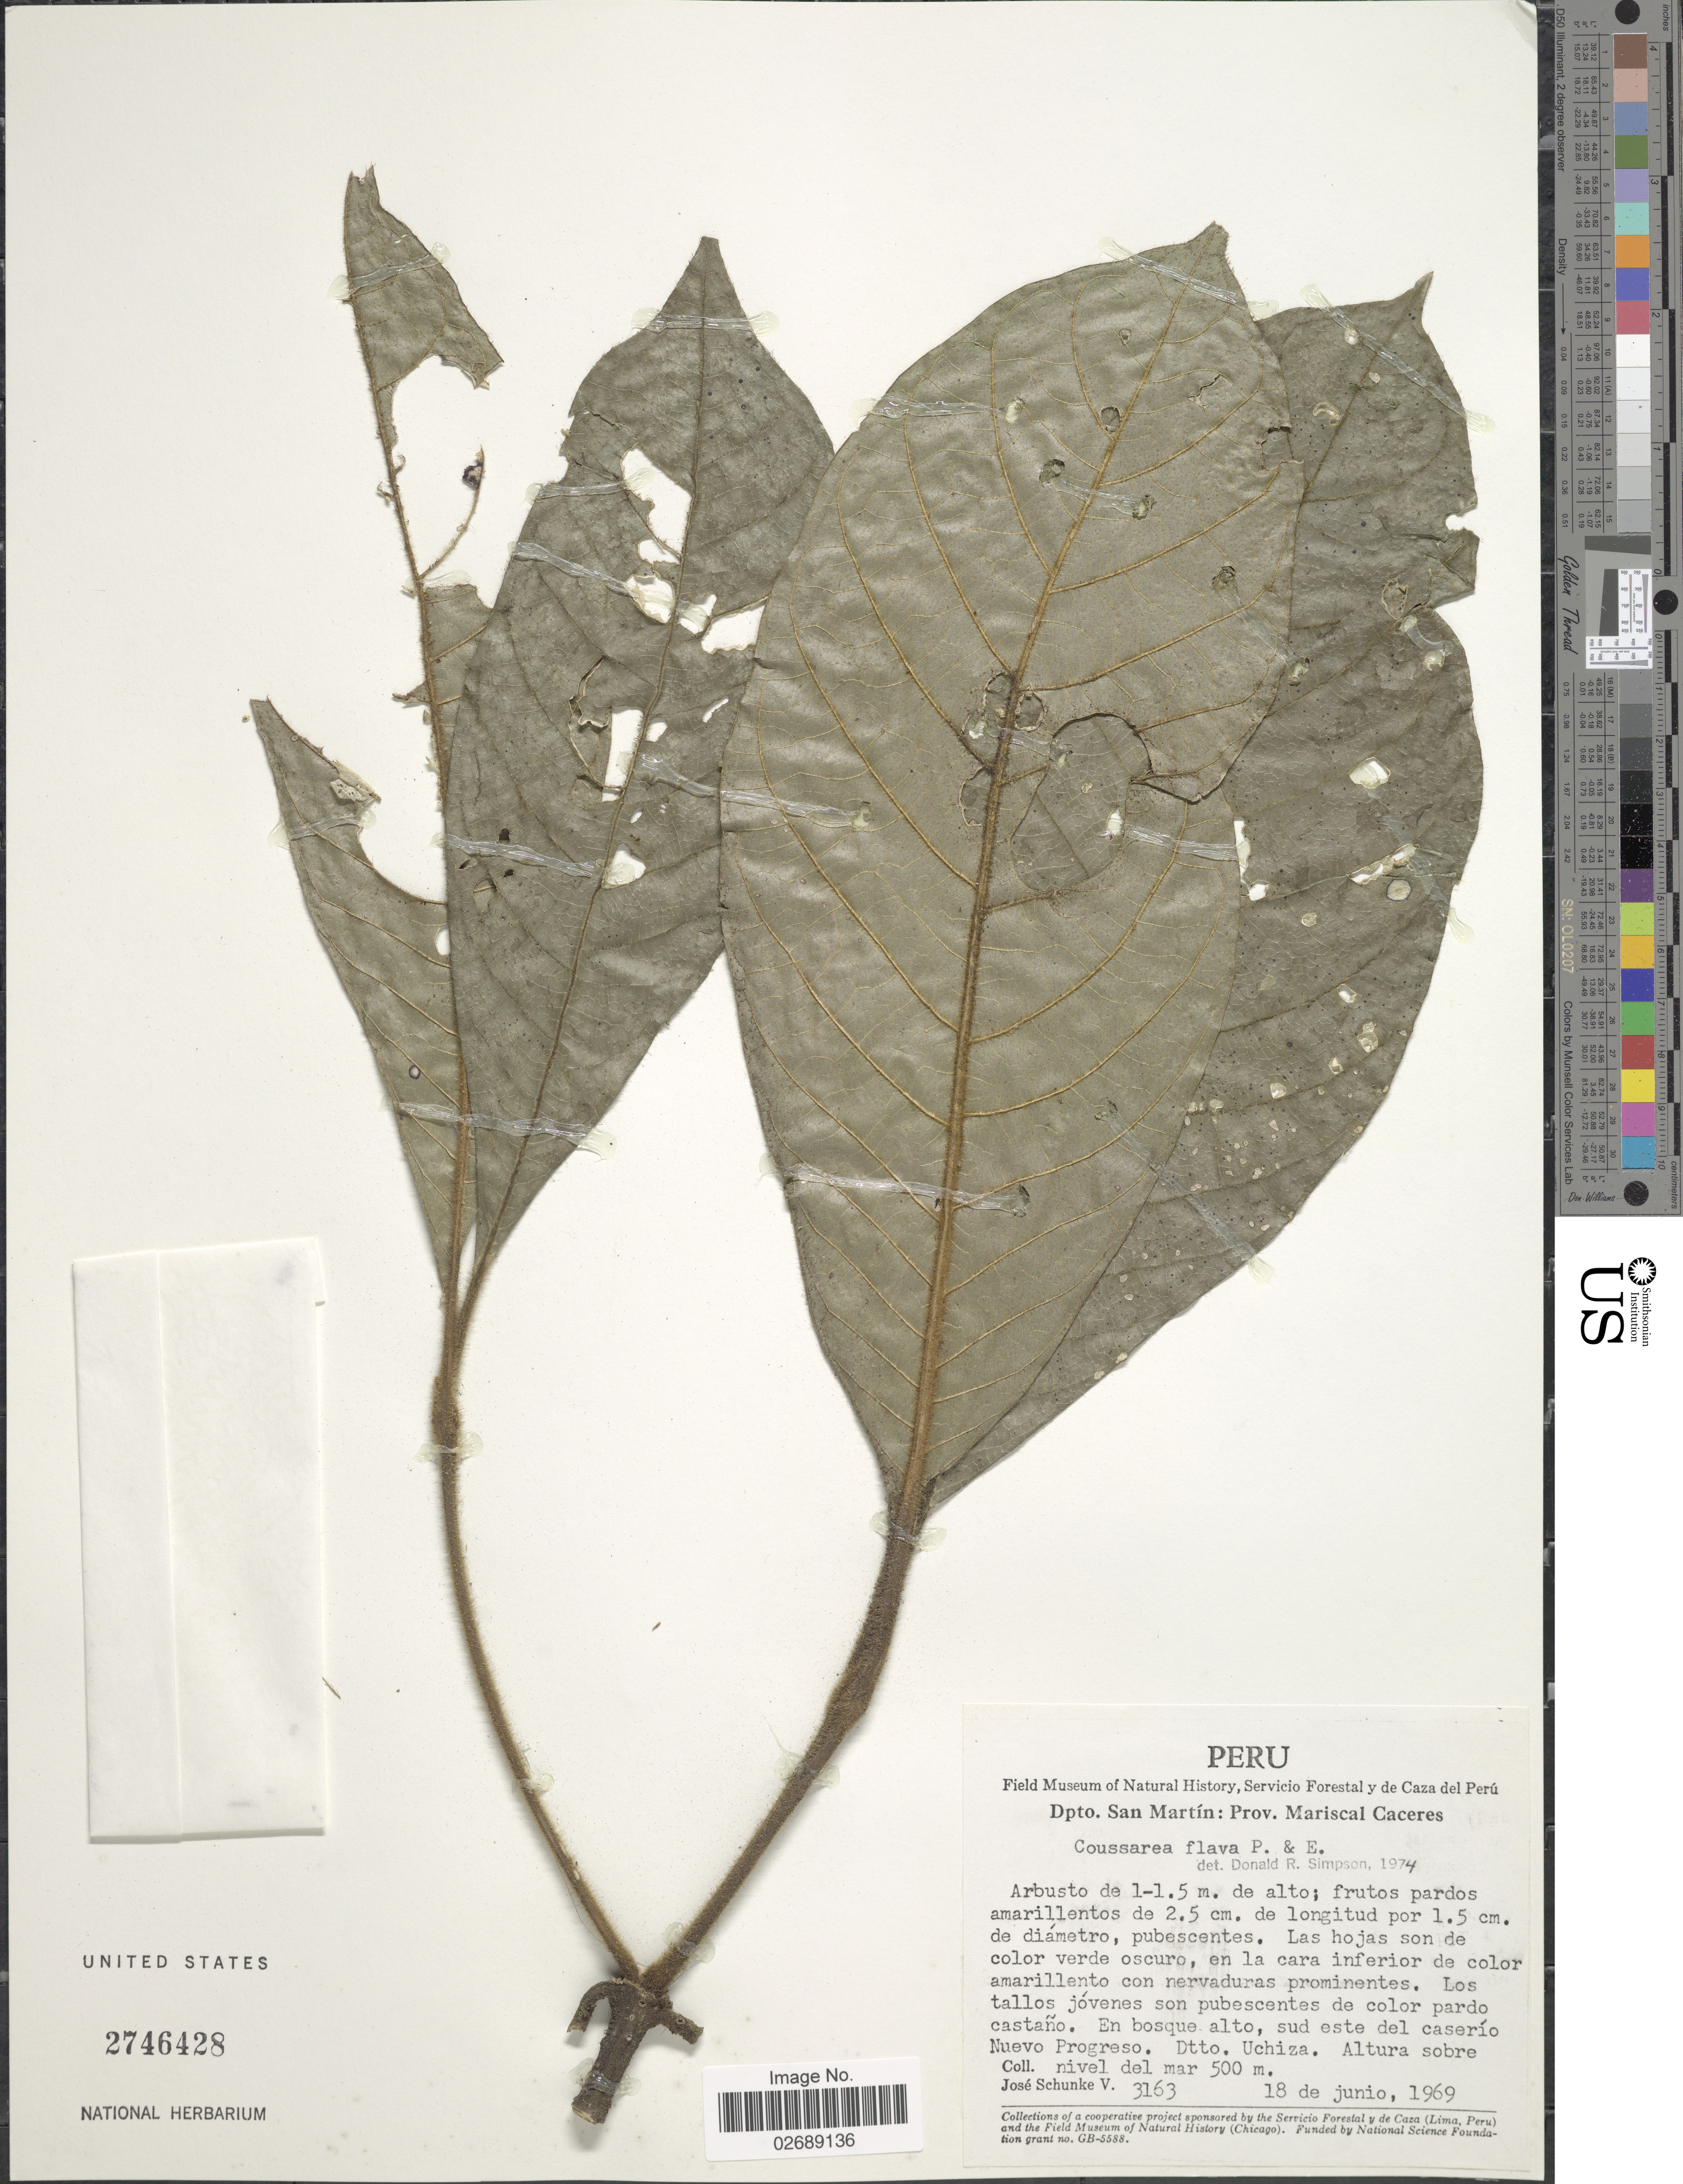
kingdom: Plantae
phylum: Tracheophyta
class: Magnoliopsida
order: Gentianales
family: Rubiaceae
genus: Coussarea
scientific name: Coussarea flava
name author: Poepp. & Endl.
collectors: J. Schunke Vigo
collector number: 3163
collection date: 1969-06-18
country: Peru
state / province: San Martín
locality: Prov. Mariscal Caceres. En bosque alto, sud este del caserio Nuevo Progreso. Dtto. Uchiza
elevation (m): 500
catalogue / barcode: US 2746428